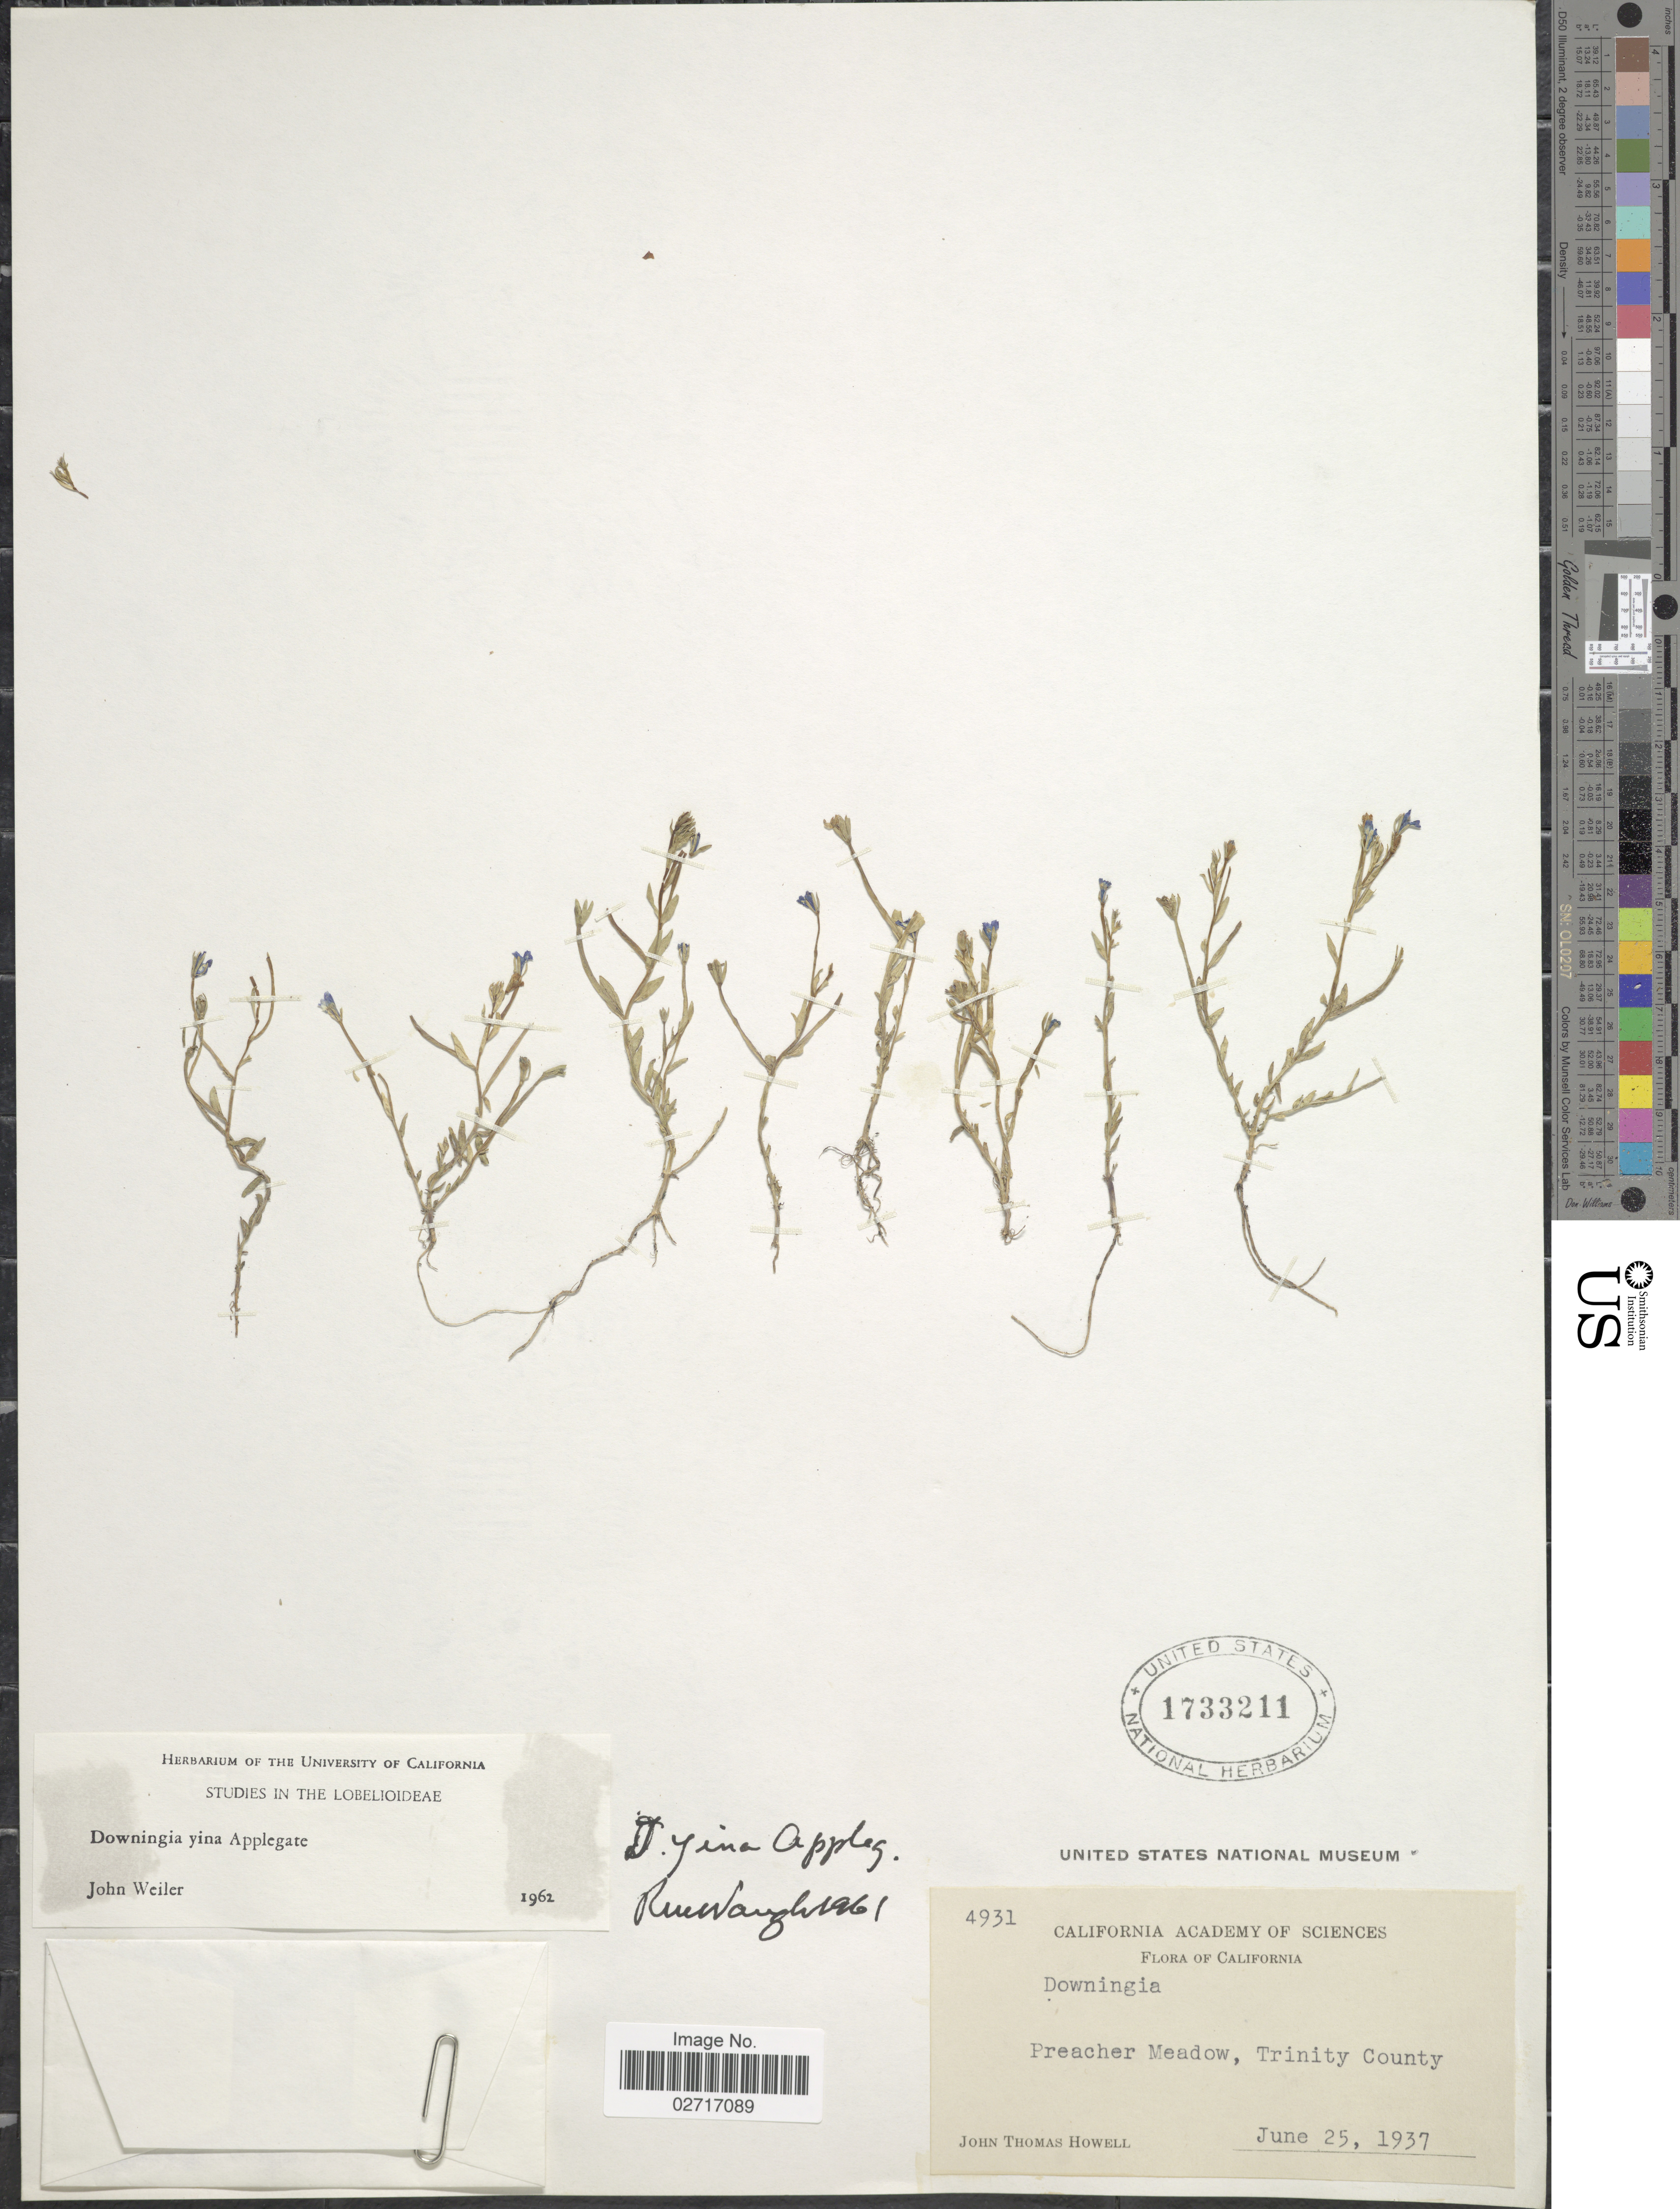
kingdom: Plantae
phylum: Tracheophyta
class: Magnoliopsida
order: Asterales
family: Campanulaceae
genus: Downingia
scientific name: Downingia yina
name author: Applegate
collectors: J. T. Howell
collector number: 4931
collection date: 1937-06-25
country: United States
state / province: California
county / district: Trinity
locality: Preacher Meadow, Trinity County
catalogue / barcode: US 1733211